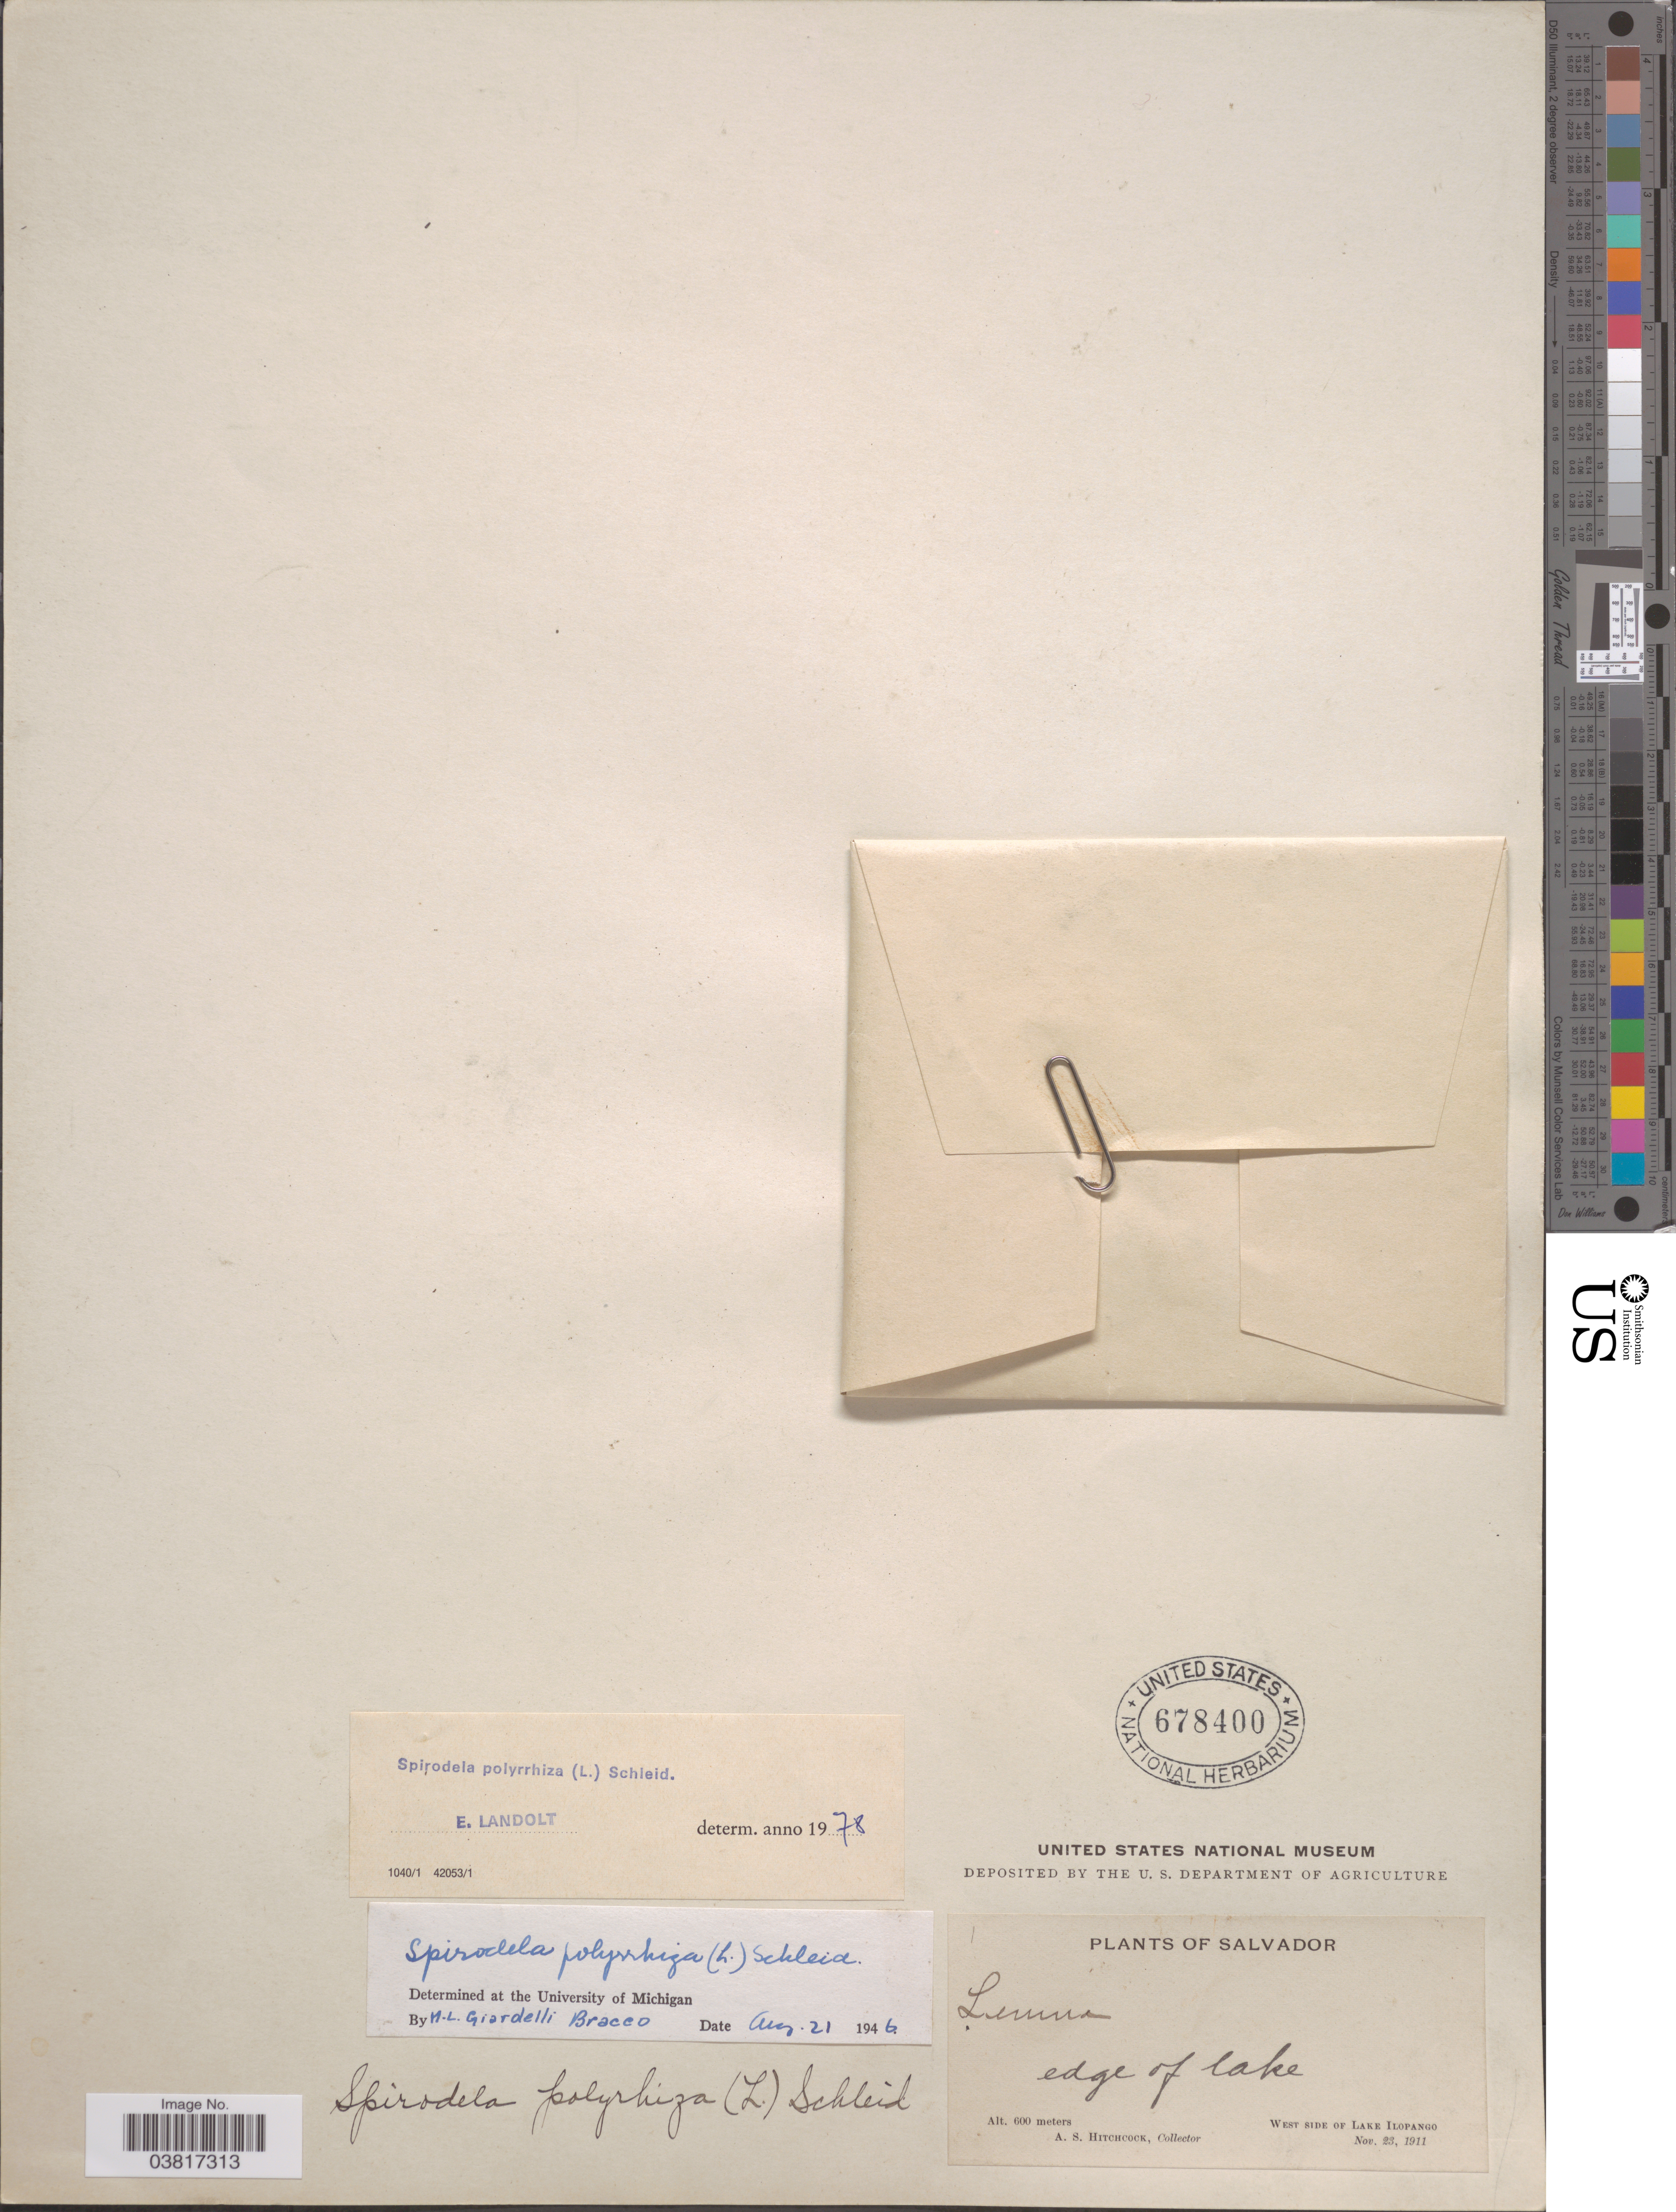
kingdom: Plantae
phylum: Tracheophyta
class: Liliopsida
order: Alismatales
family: Araceae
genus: Spirodela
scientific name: Spirodela polyrrhiza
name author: (L.) Schleid.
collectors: A. S. Hitchcock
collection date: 1911-11-23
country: El Salvador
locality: Salvador. Edge of lake. West side of Lake Ilopango.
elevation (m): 600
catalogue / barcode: US 678400